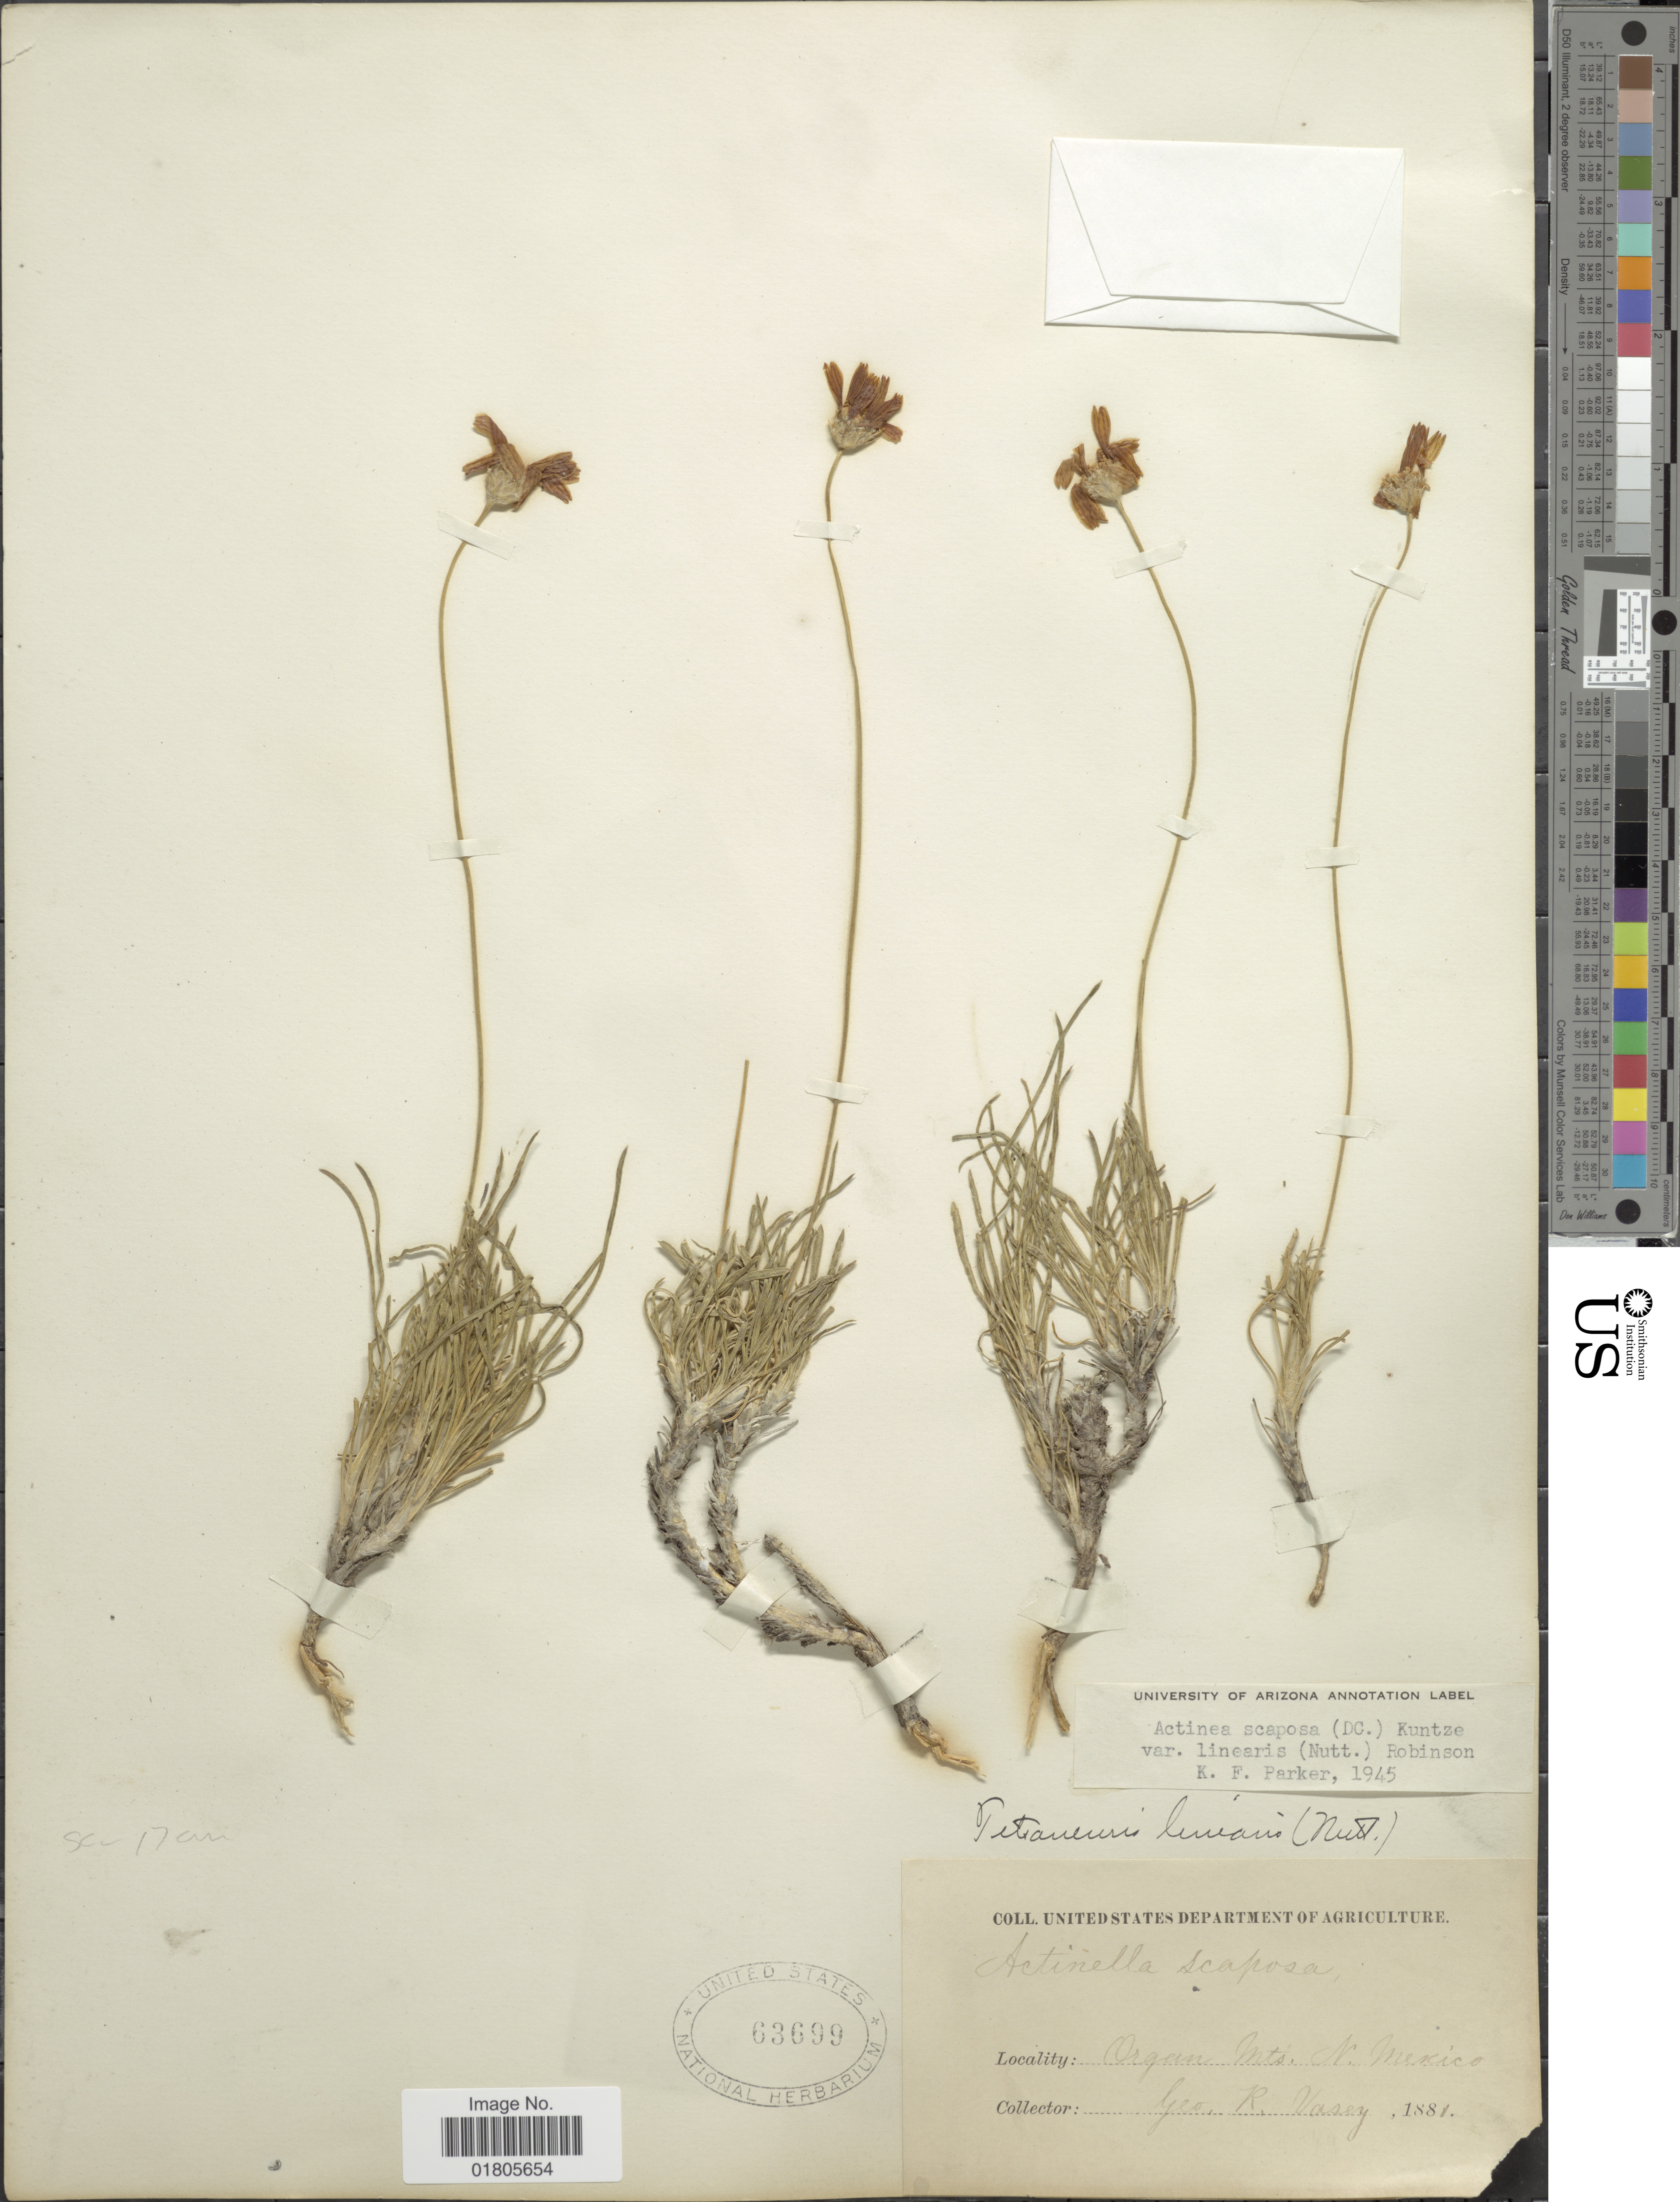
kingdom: Plantae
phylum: Tracheophyta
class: Magnoliopsida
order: Asterales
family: Asteraceae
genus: Actinea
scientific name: Actinea scaposa var. linearis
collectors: G. R. Vasey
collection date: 1881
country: United States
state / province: New Mexico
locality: Organ Mts.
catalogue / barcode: US 63699